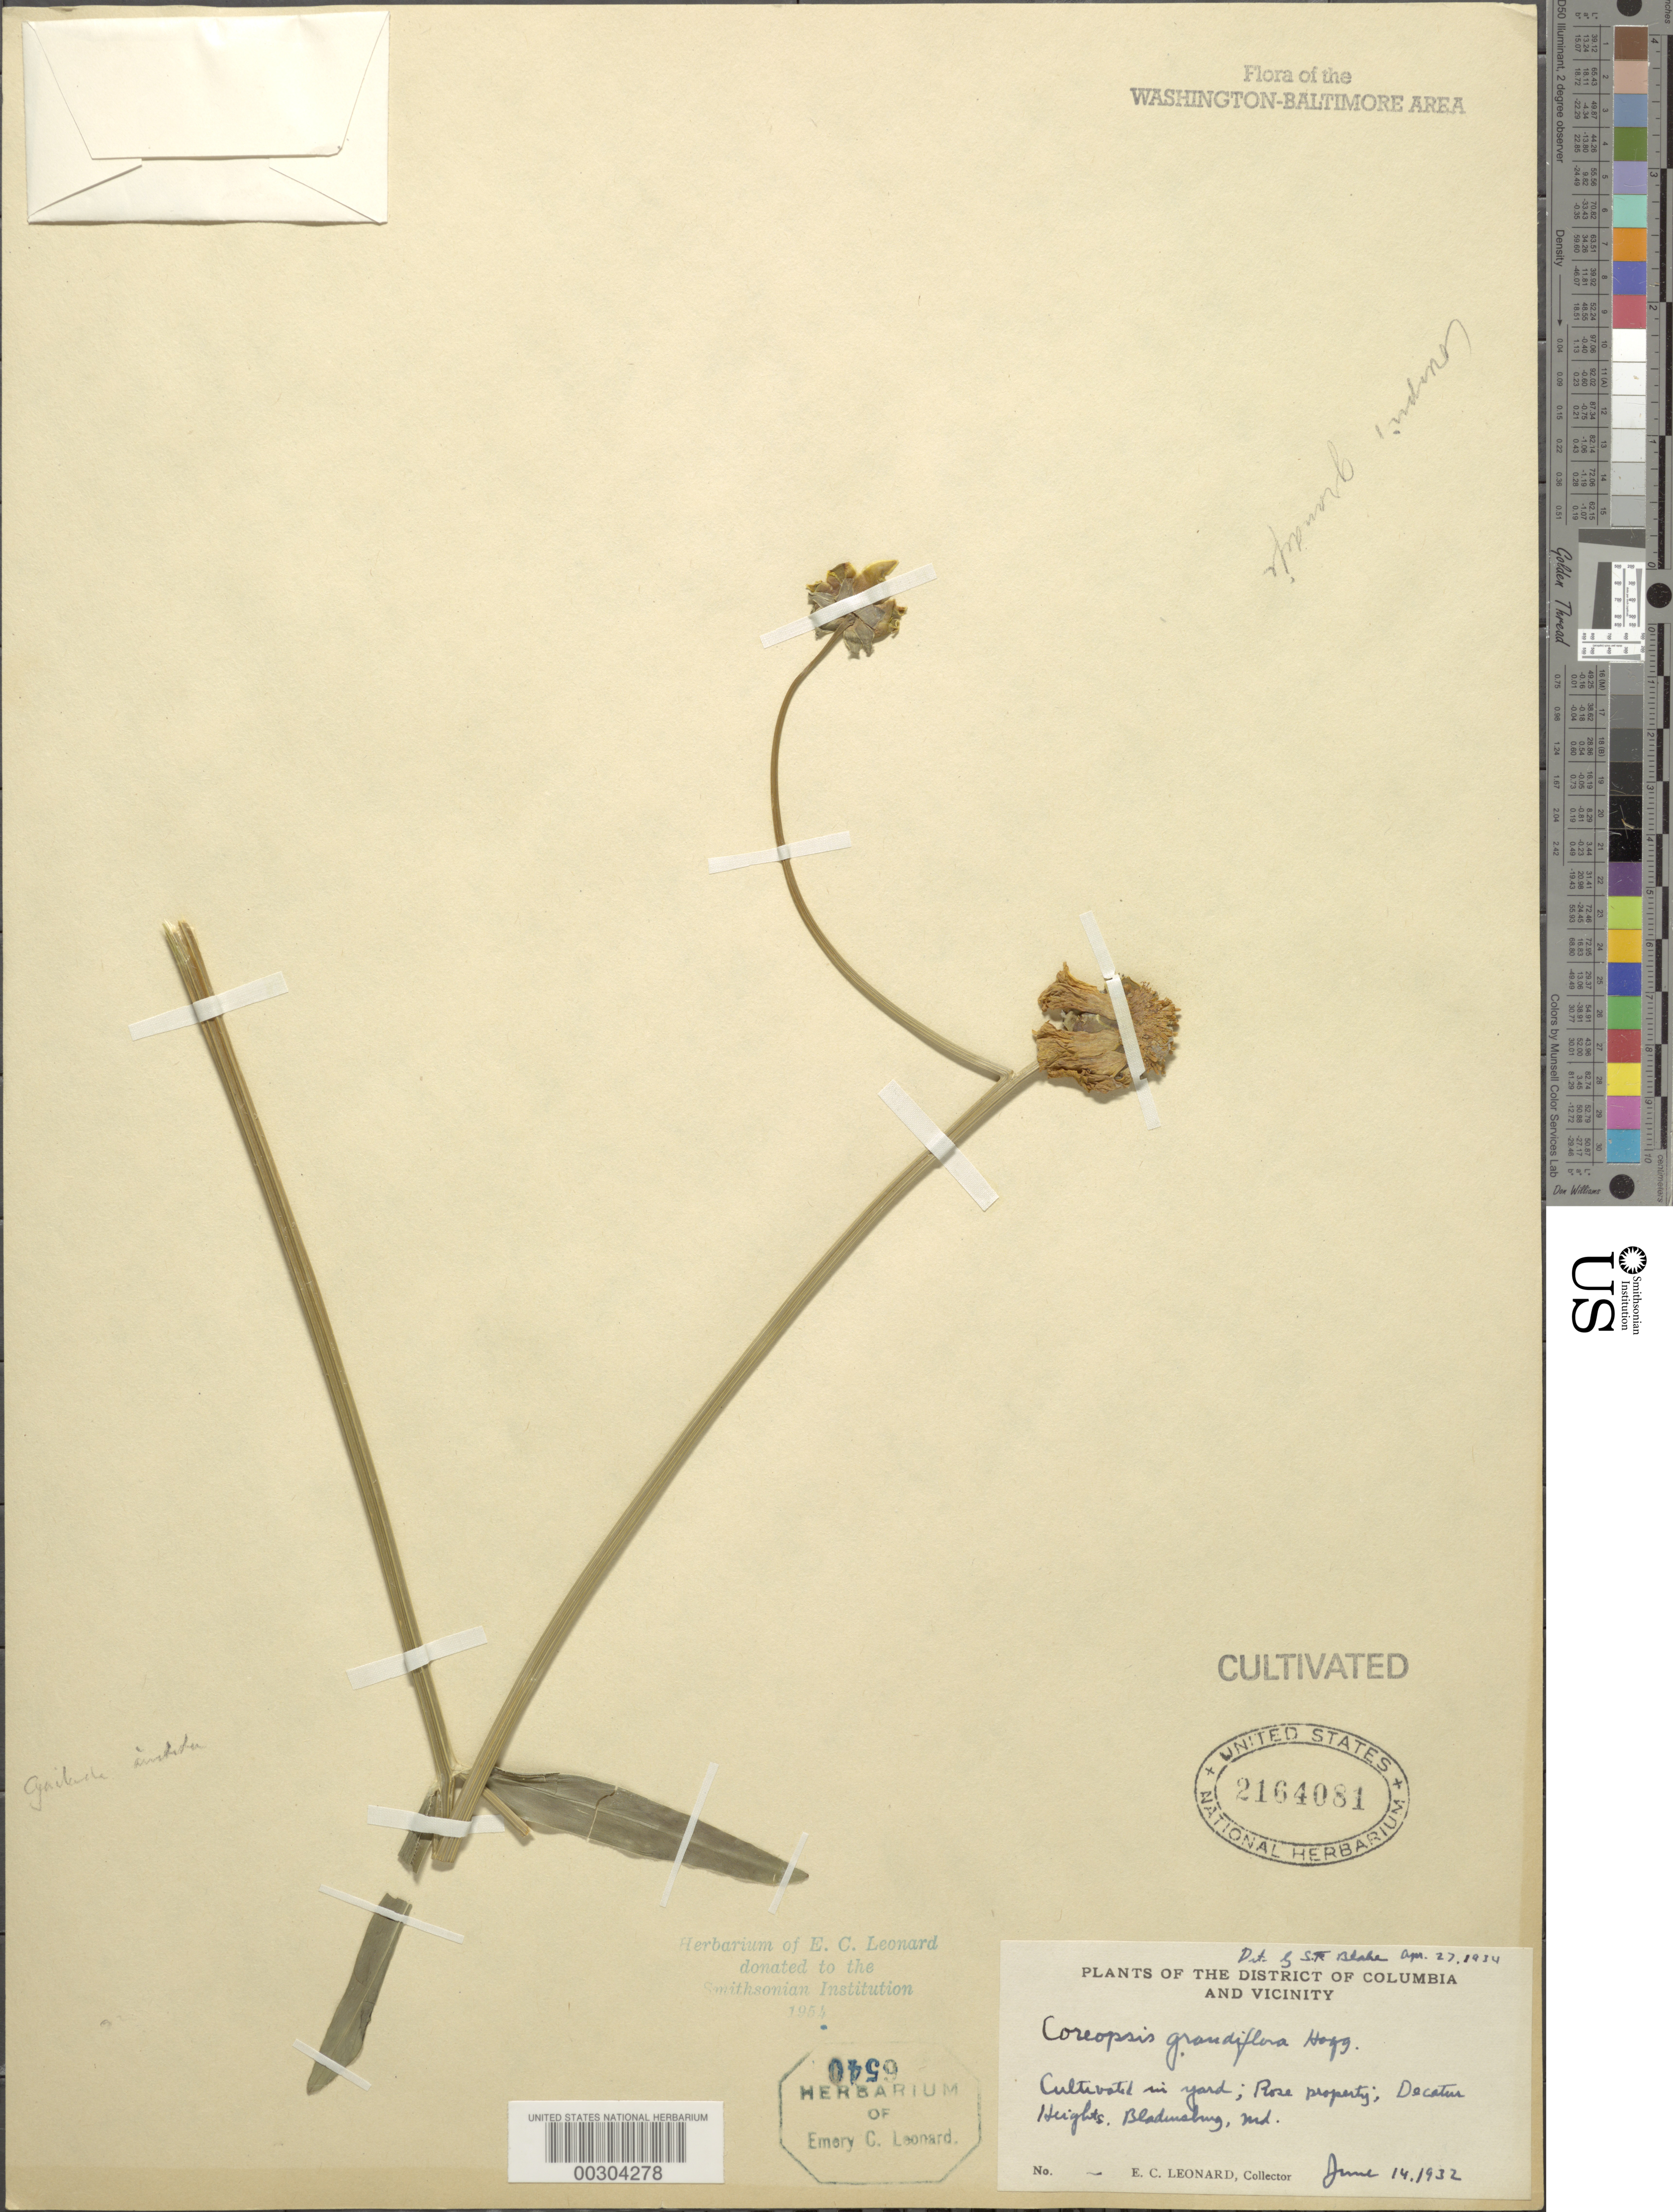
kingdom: Plantae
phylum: Tracheophyta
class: Magnoliopsida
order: Asterales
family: Asteraceae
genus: Coreopsis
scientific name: Coreopsis grandiflora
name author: Hogg ex Sweet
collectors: E. C. Leonard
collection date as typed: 14 Jun 1932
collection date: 1932-06-14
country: United States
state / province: Maryland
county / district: Prince George's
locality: Bladensburg, 53 St, Rose property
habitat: Yard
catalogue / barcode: US 2164081